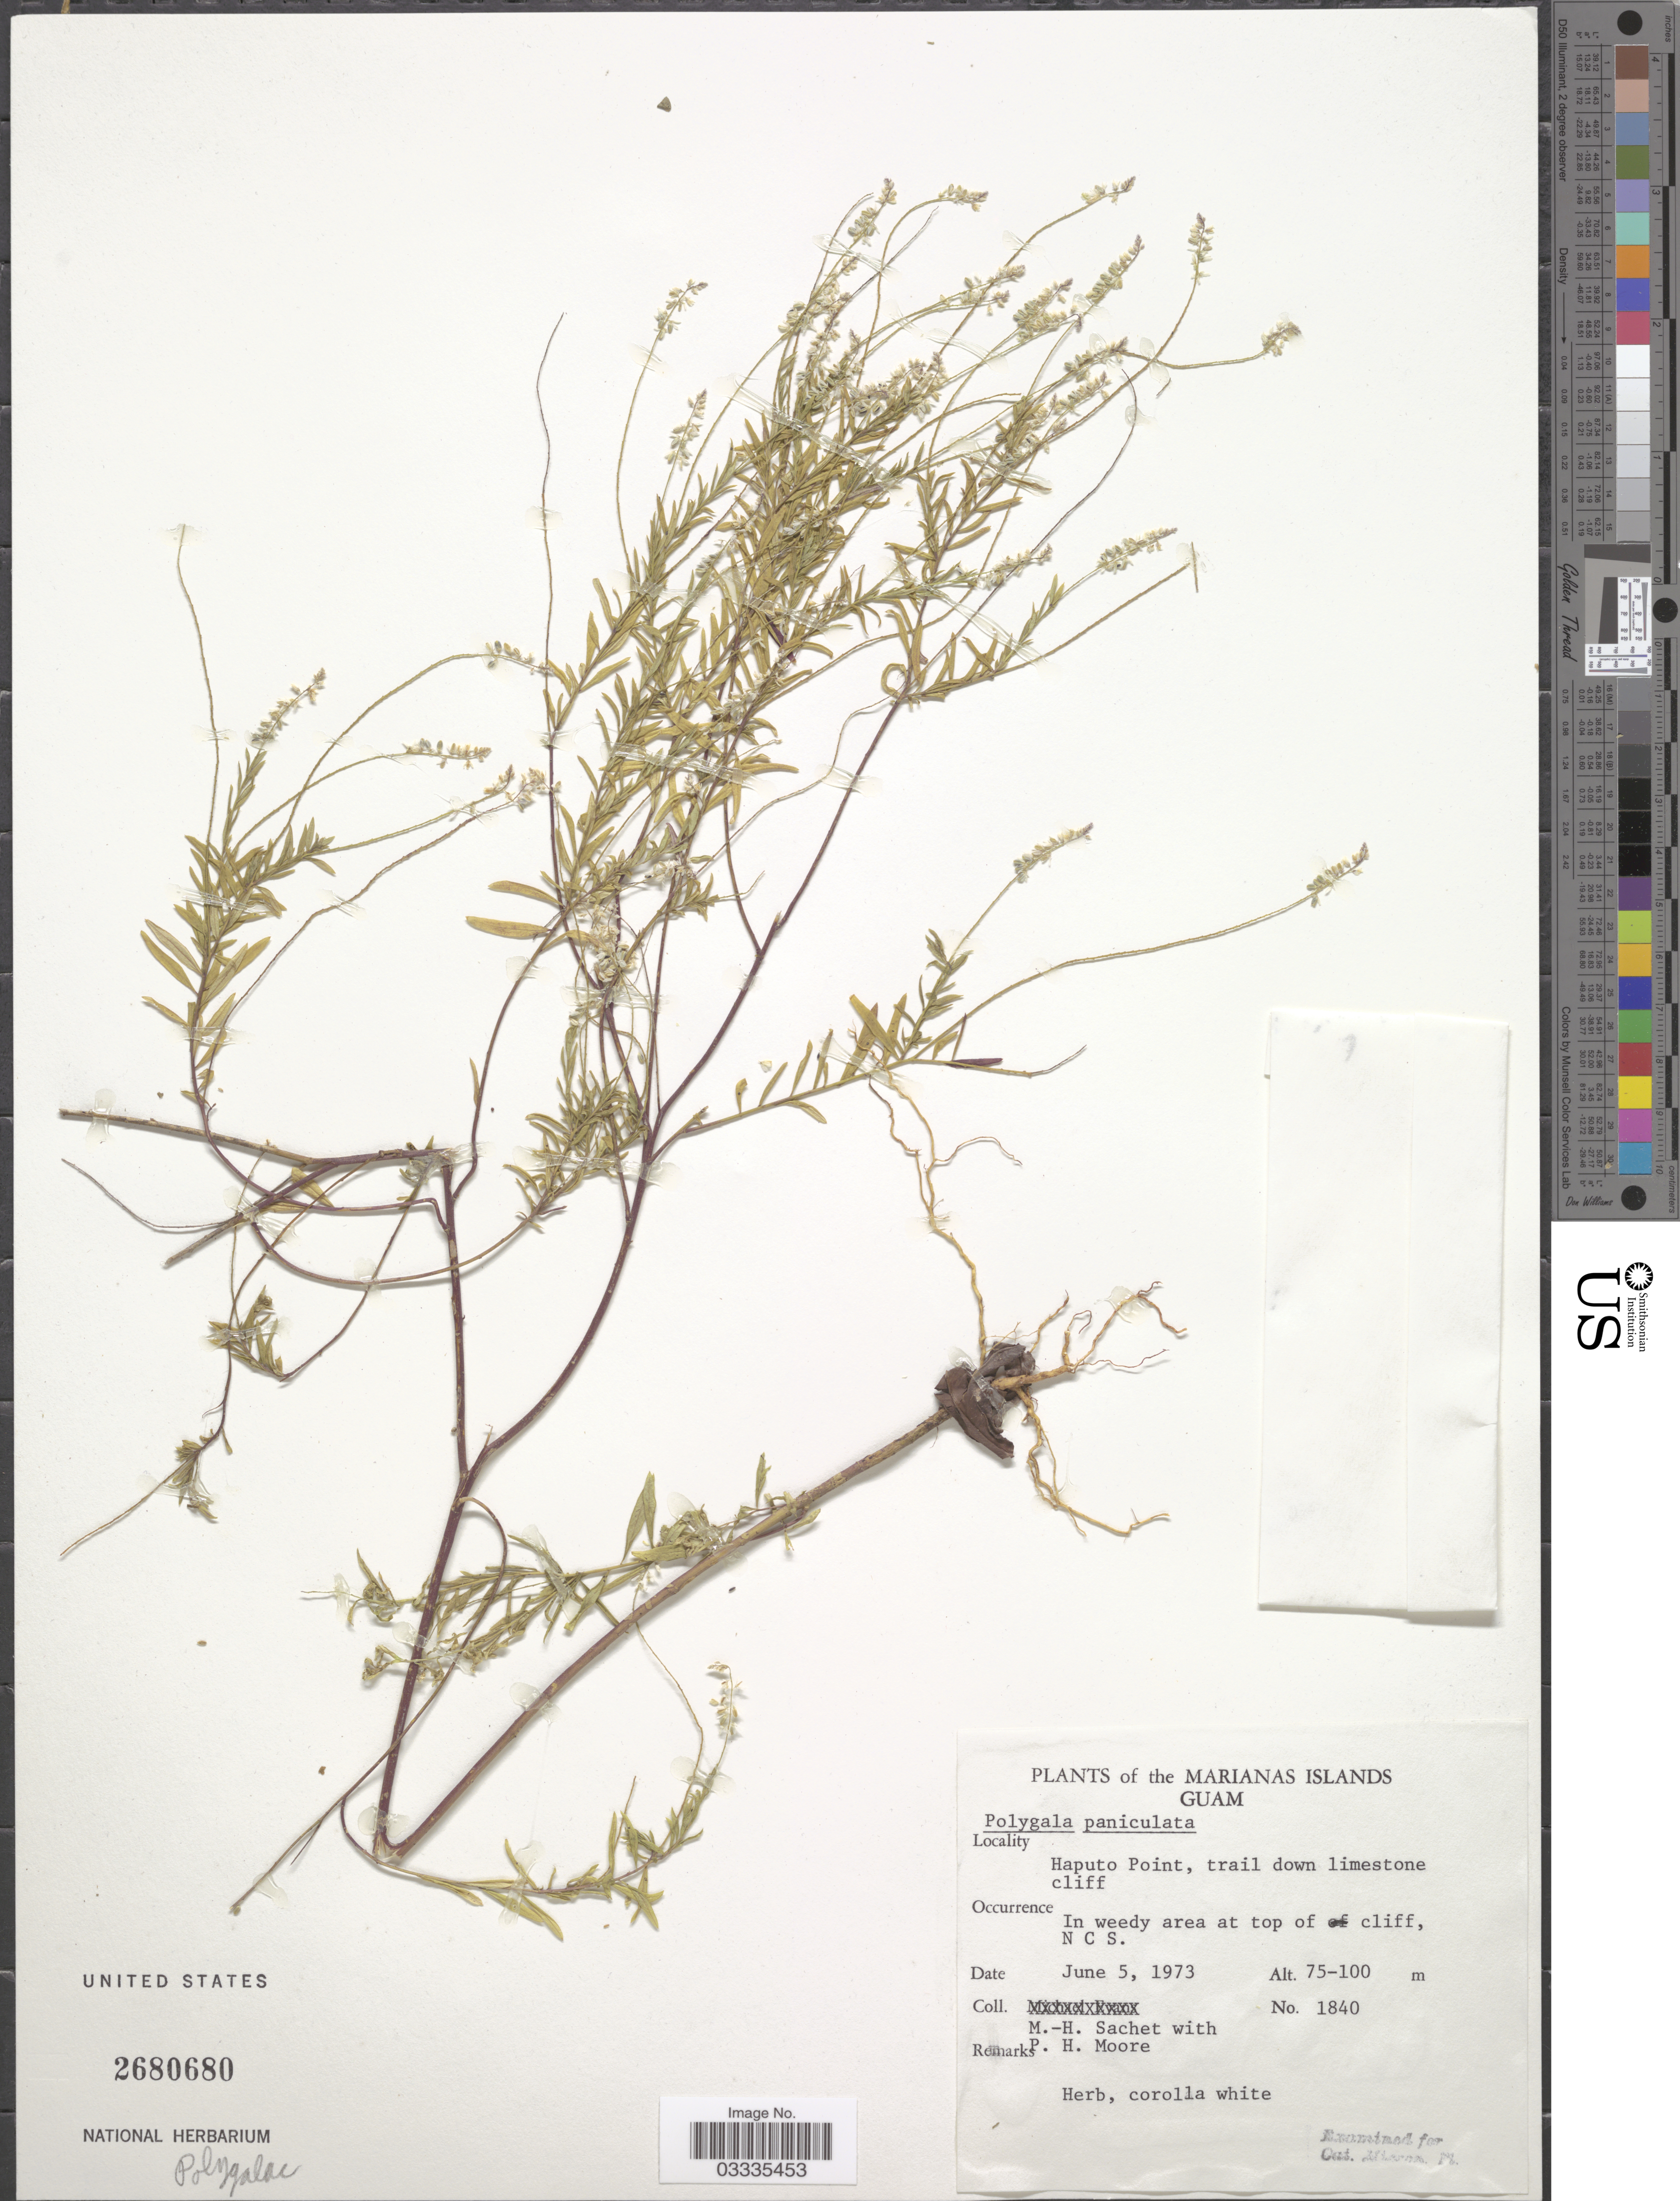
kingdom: Plantae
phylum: Tracheophyta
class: Magnoliopsida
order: Fabales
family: Polygalaceae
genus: Polygala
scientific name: Polygala paniculata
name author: L.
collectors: M.-H. Sachet & P. H. Moore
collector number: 1840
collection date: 1973-06-05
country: Guam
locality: The Marianas Islands. Haputo Point, trail down limestone cliff.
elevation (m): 75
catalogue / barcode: US 2680680